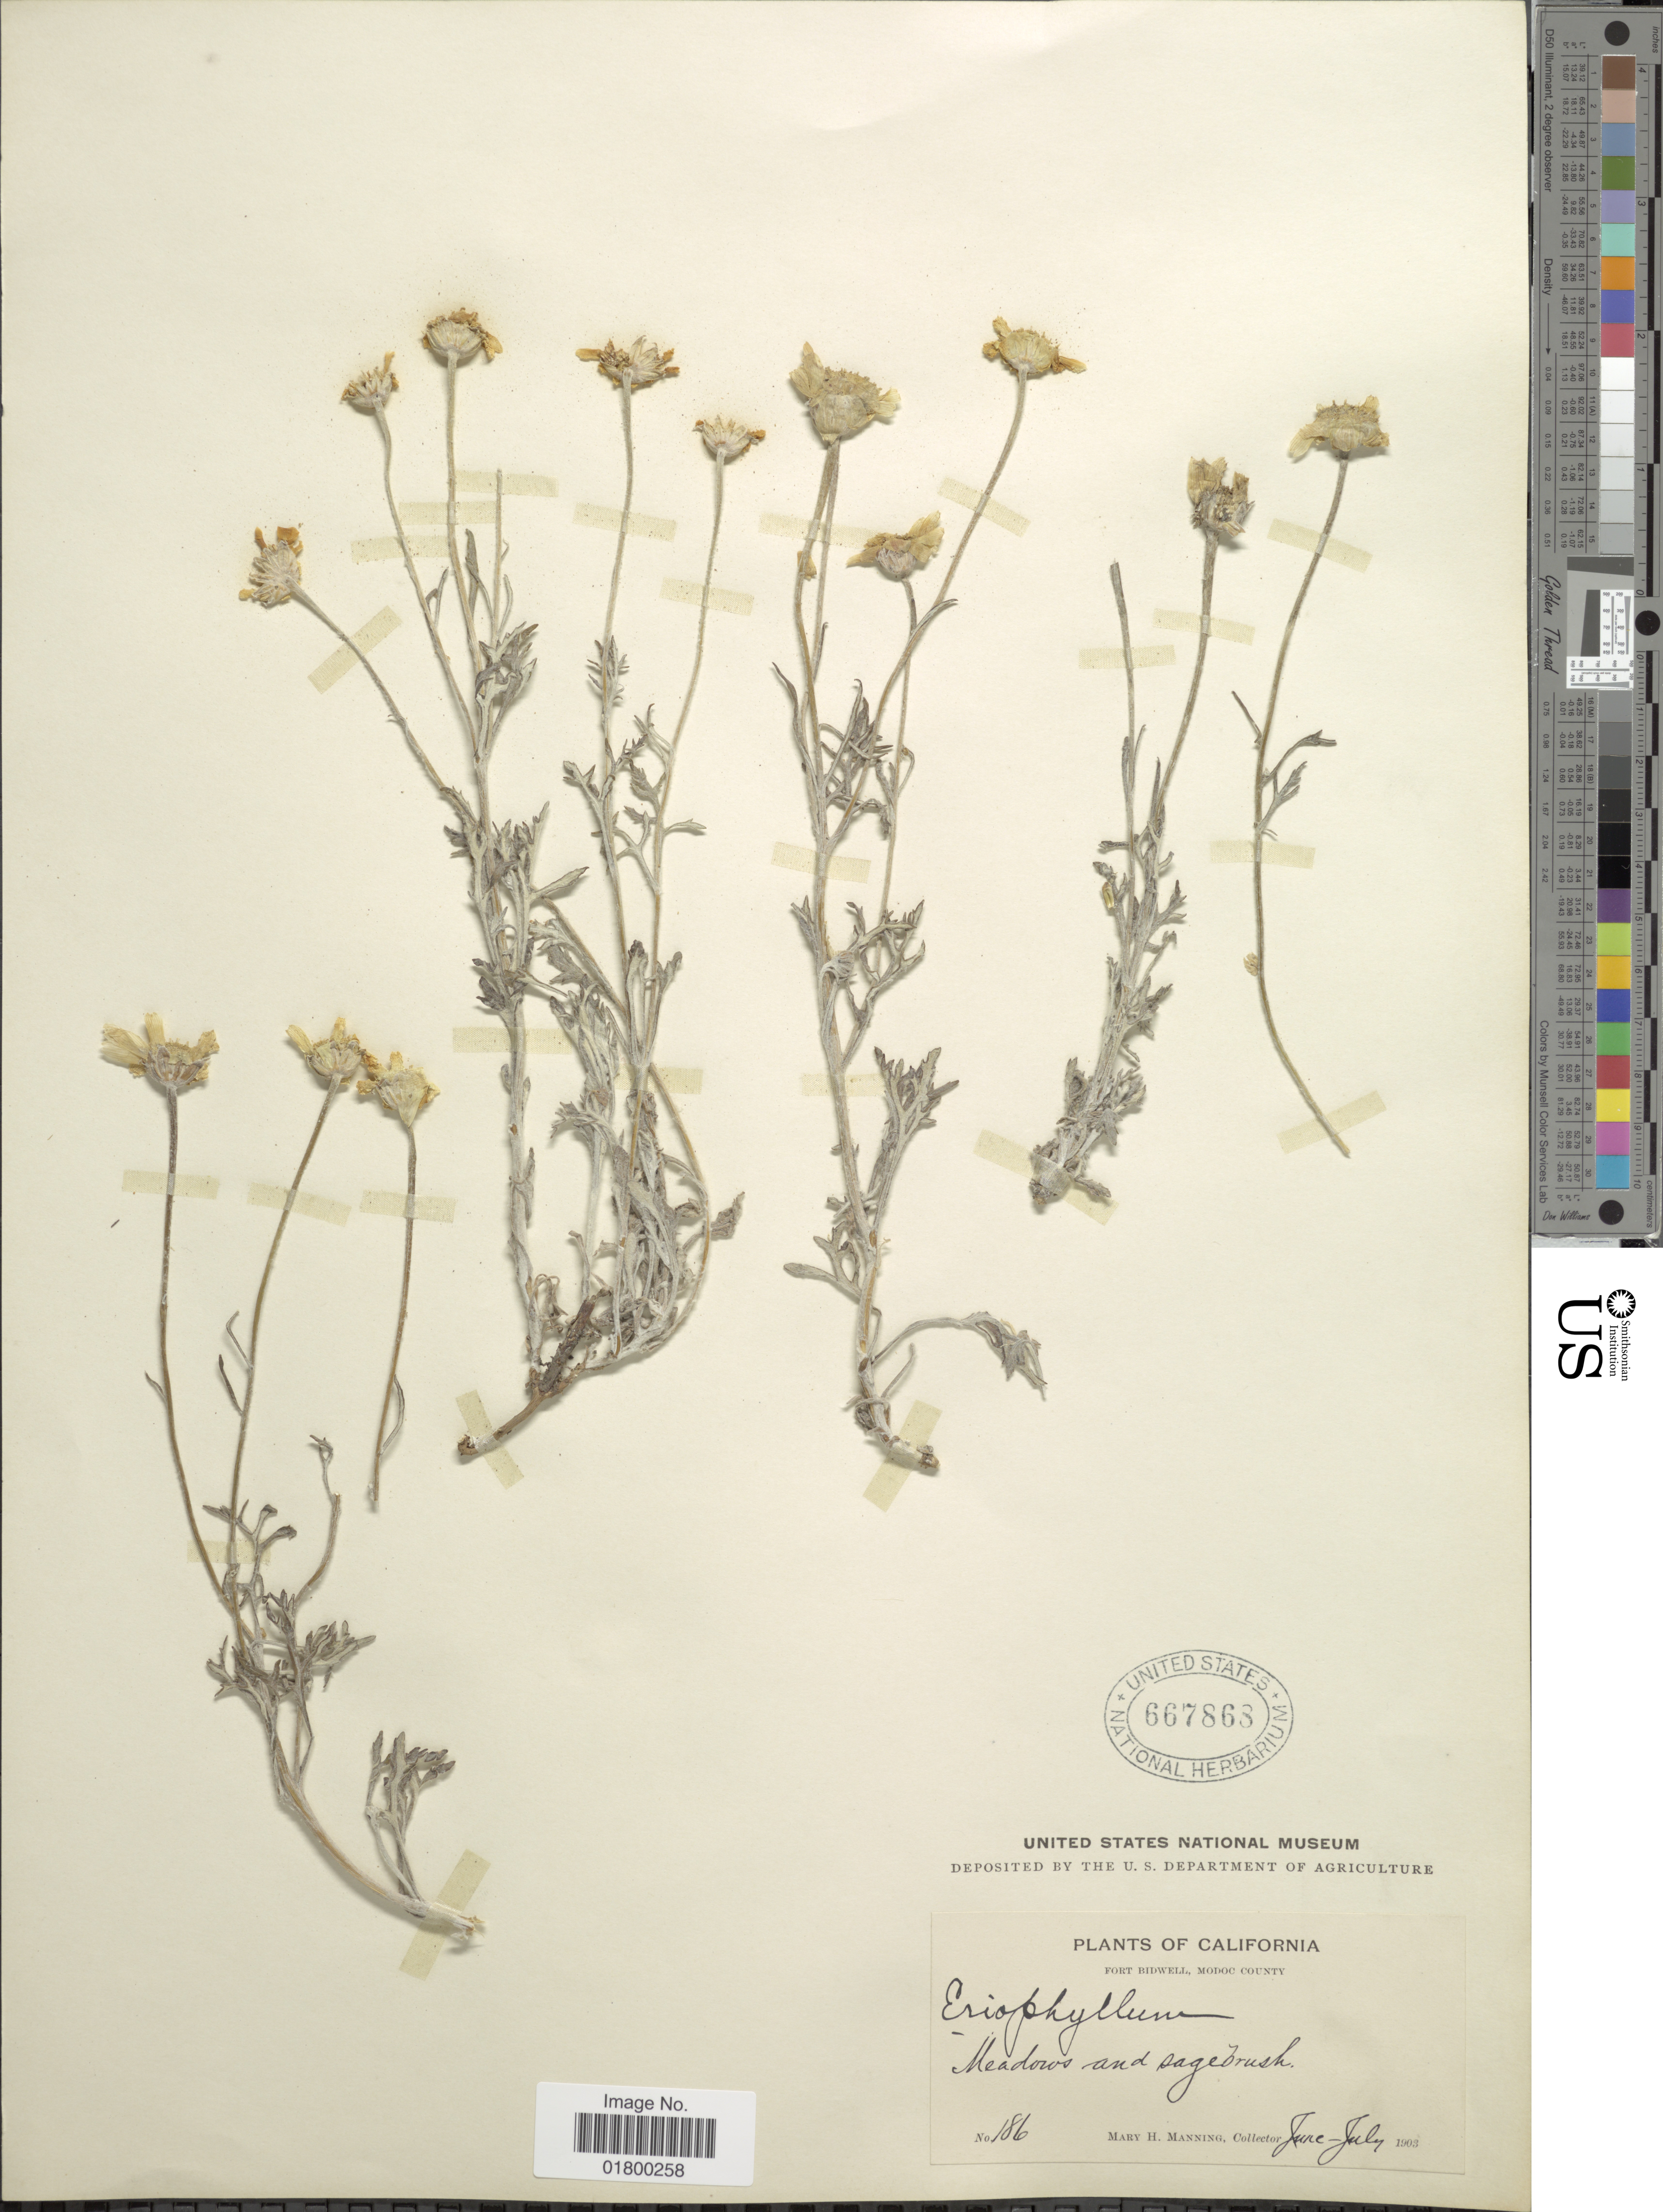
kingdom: Plantae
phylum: Tracheophyta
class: Magnoliopsida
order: Asterales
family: Asteraceae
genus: Eriophyllum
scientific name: Eriophyllum lanatum var. achillioides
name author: (DC.) Jeps.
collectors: M. Manning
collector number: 186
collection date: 1903-06/1903-07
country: United States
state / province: California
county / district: Modoc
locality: Fort Bidwell, Modoc County, Meadow and sagebrush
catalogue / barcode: US 667868